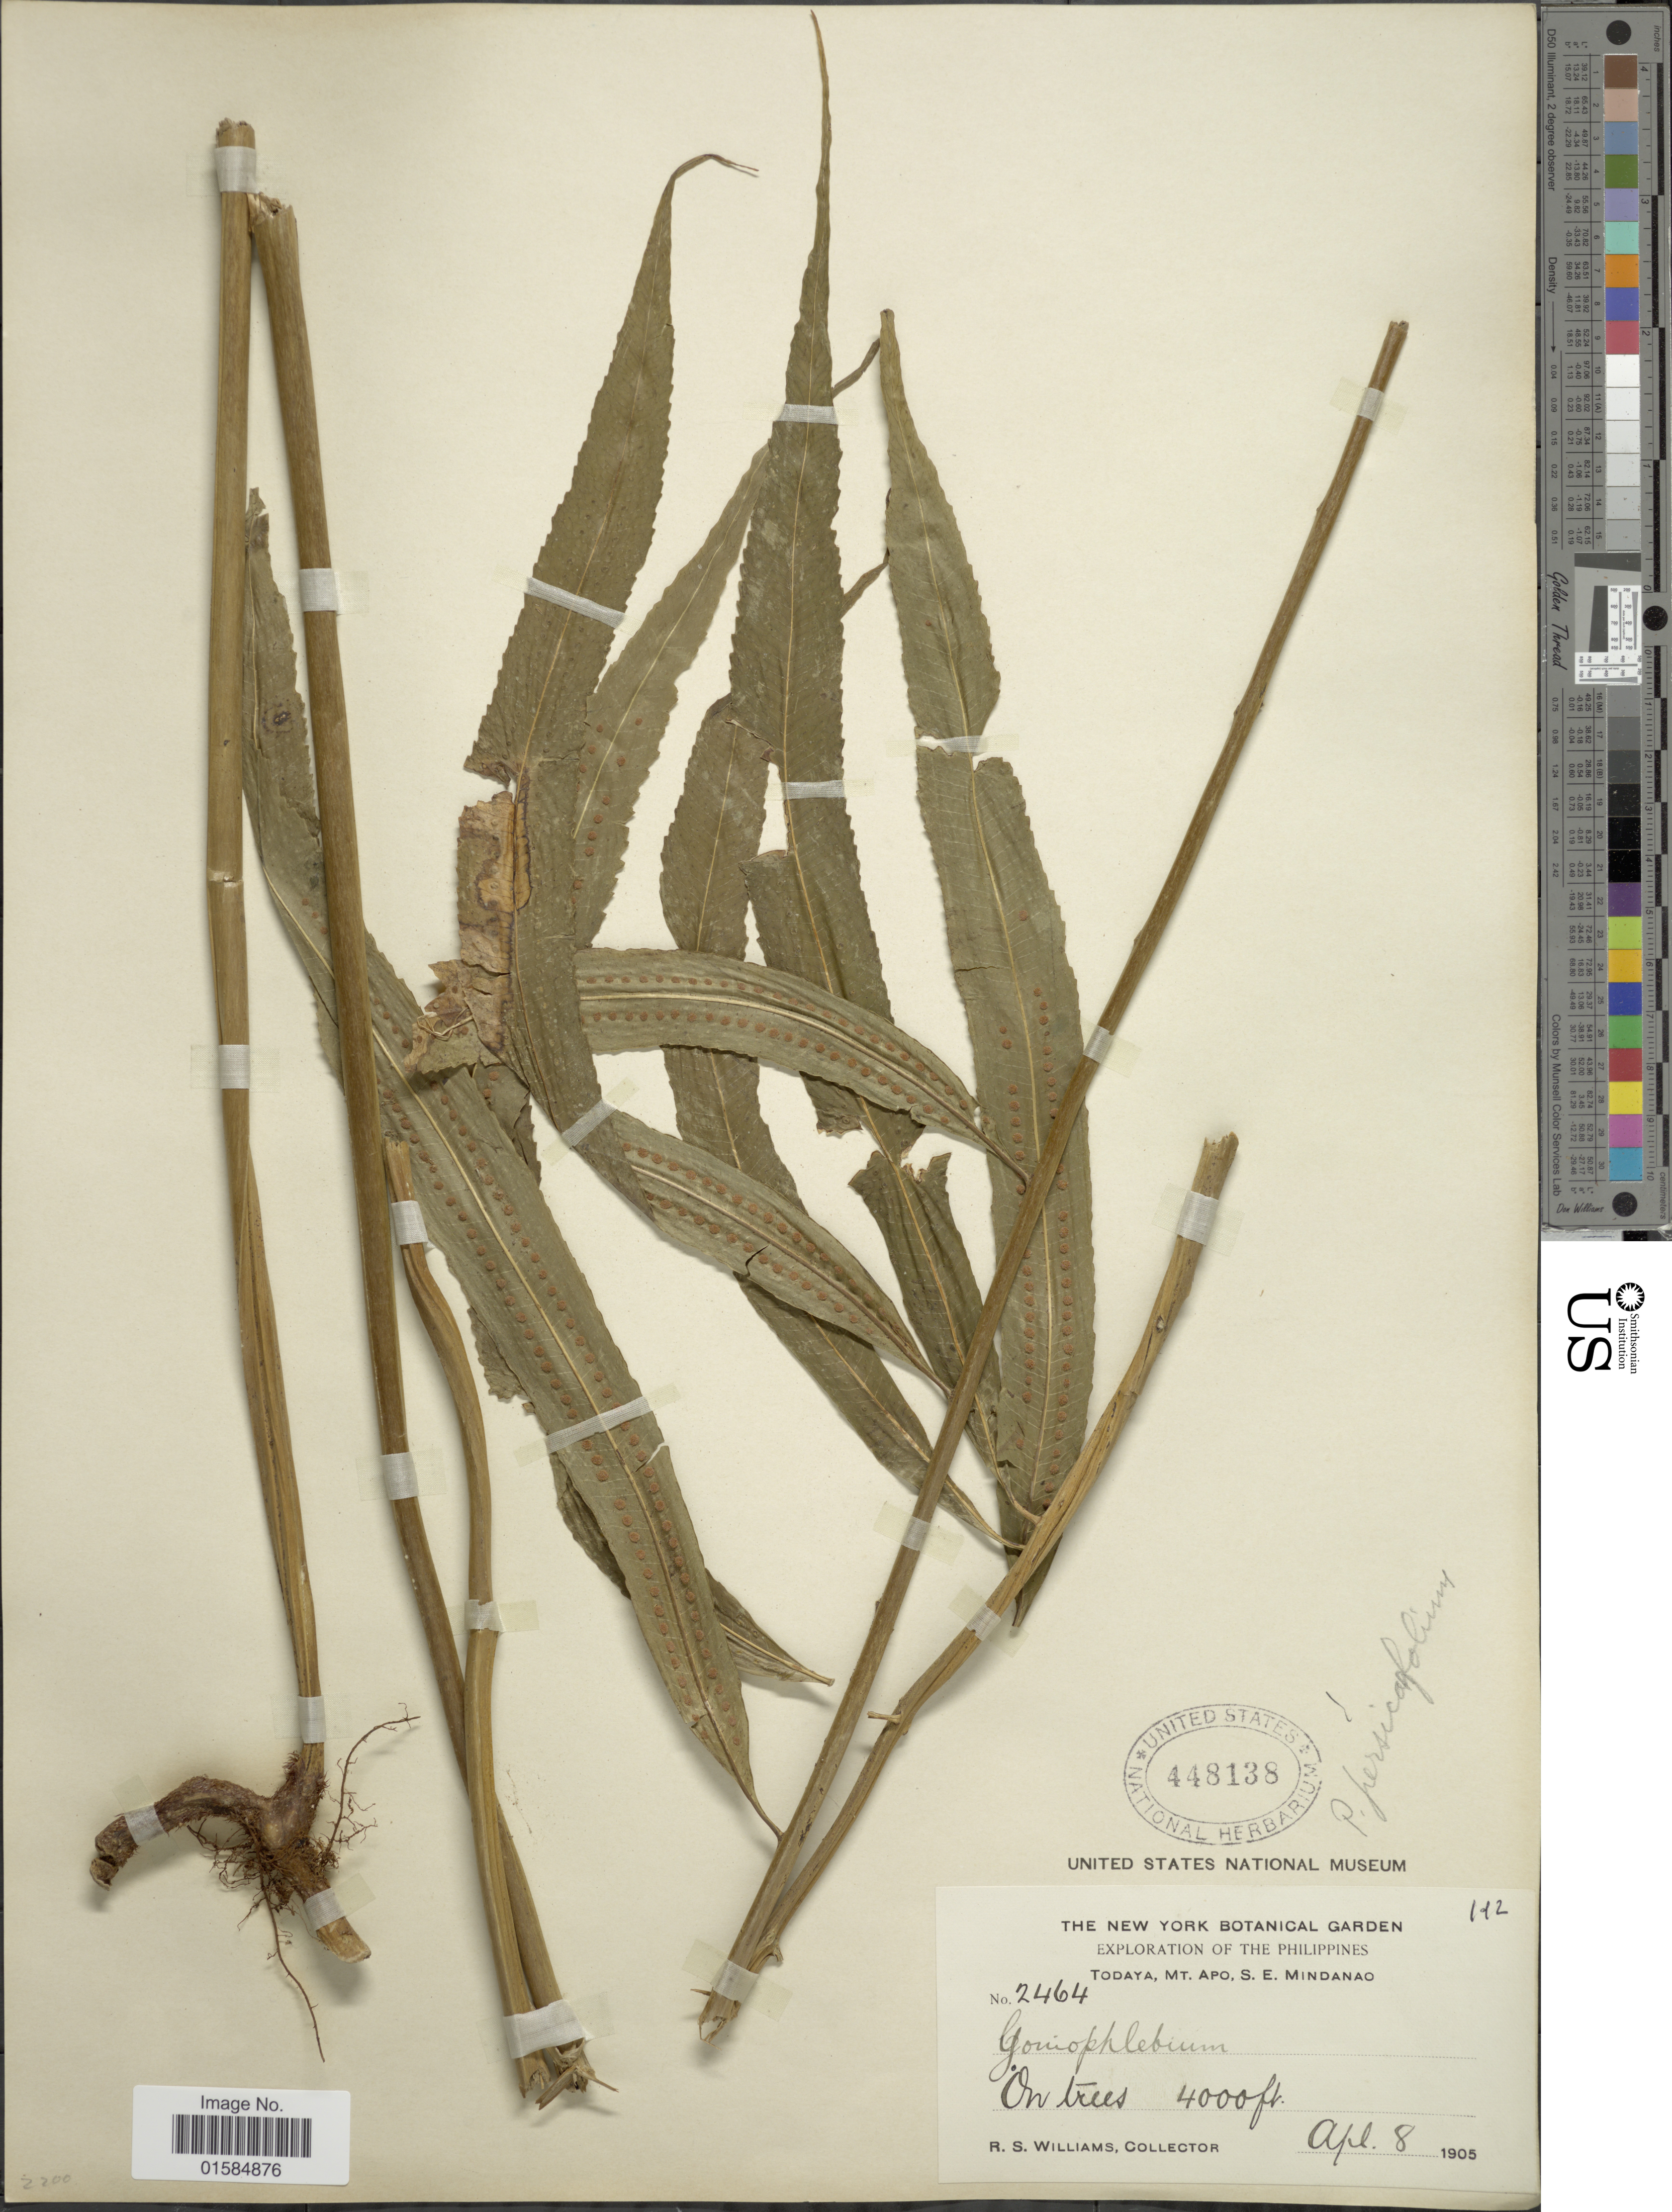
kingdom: Plantae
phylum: Tracheophyta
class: Polypodiopsida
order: Polypodiales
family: Polypodiaceae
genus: Goniophlebium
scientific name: Goniophlebium persicifolium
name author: (Desv.) Bedd.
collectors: R. S. Williams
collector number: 2464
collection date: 1905-04-08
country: Philippines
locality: Tpdaya, Mt. Apo, S. E. Mindanao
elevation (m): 1219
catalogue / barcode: US 448138